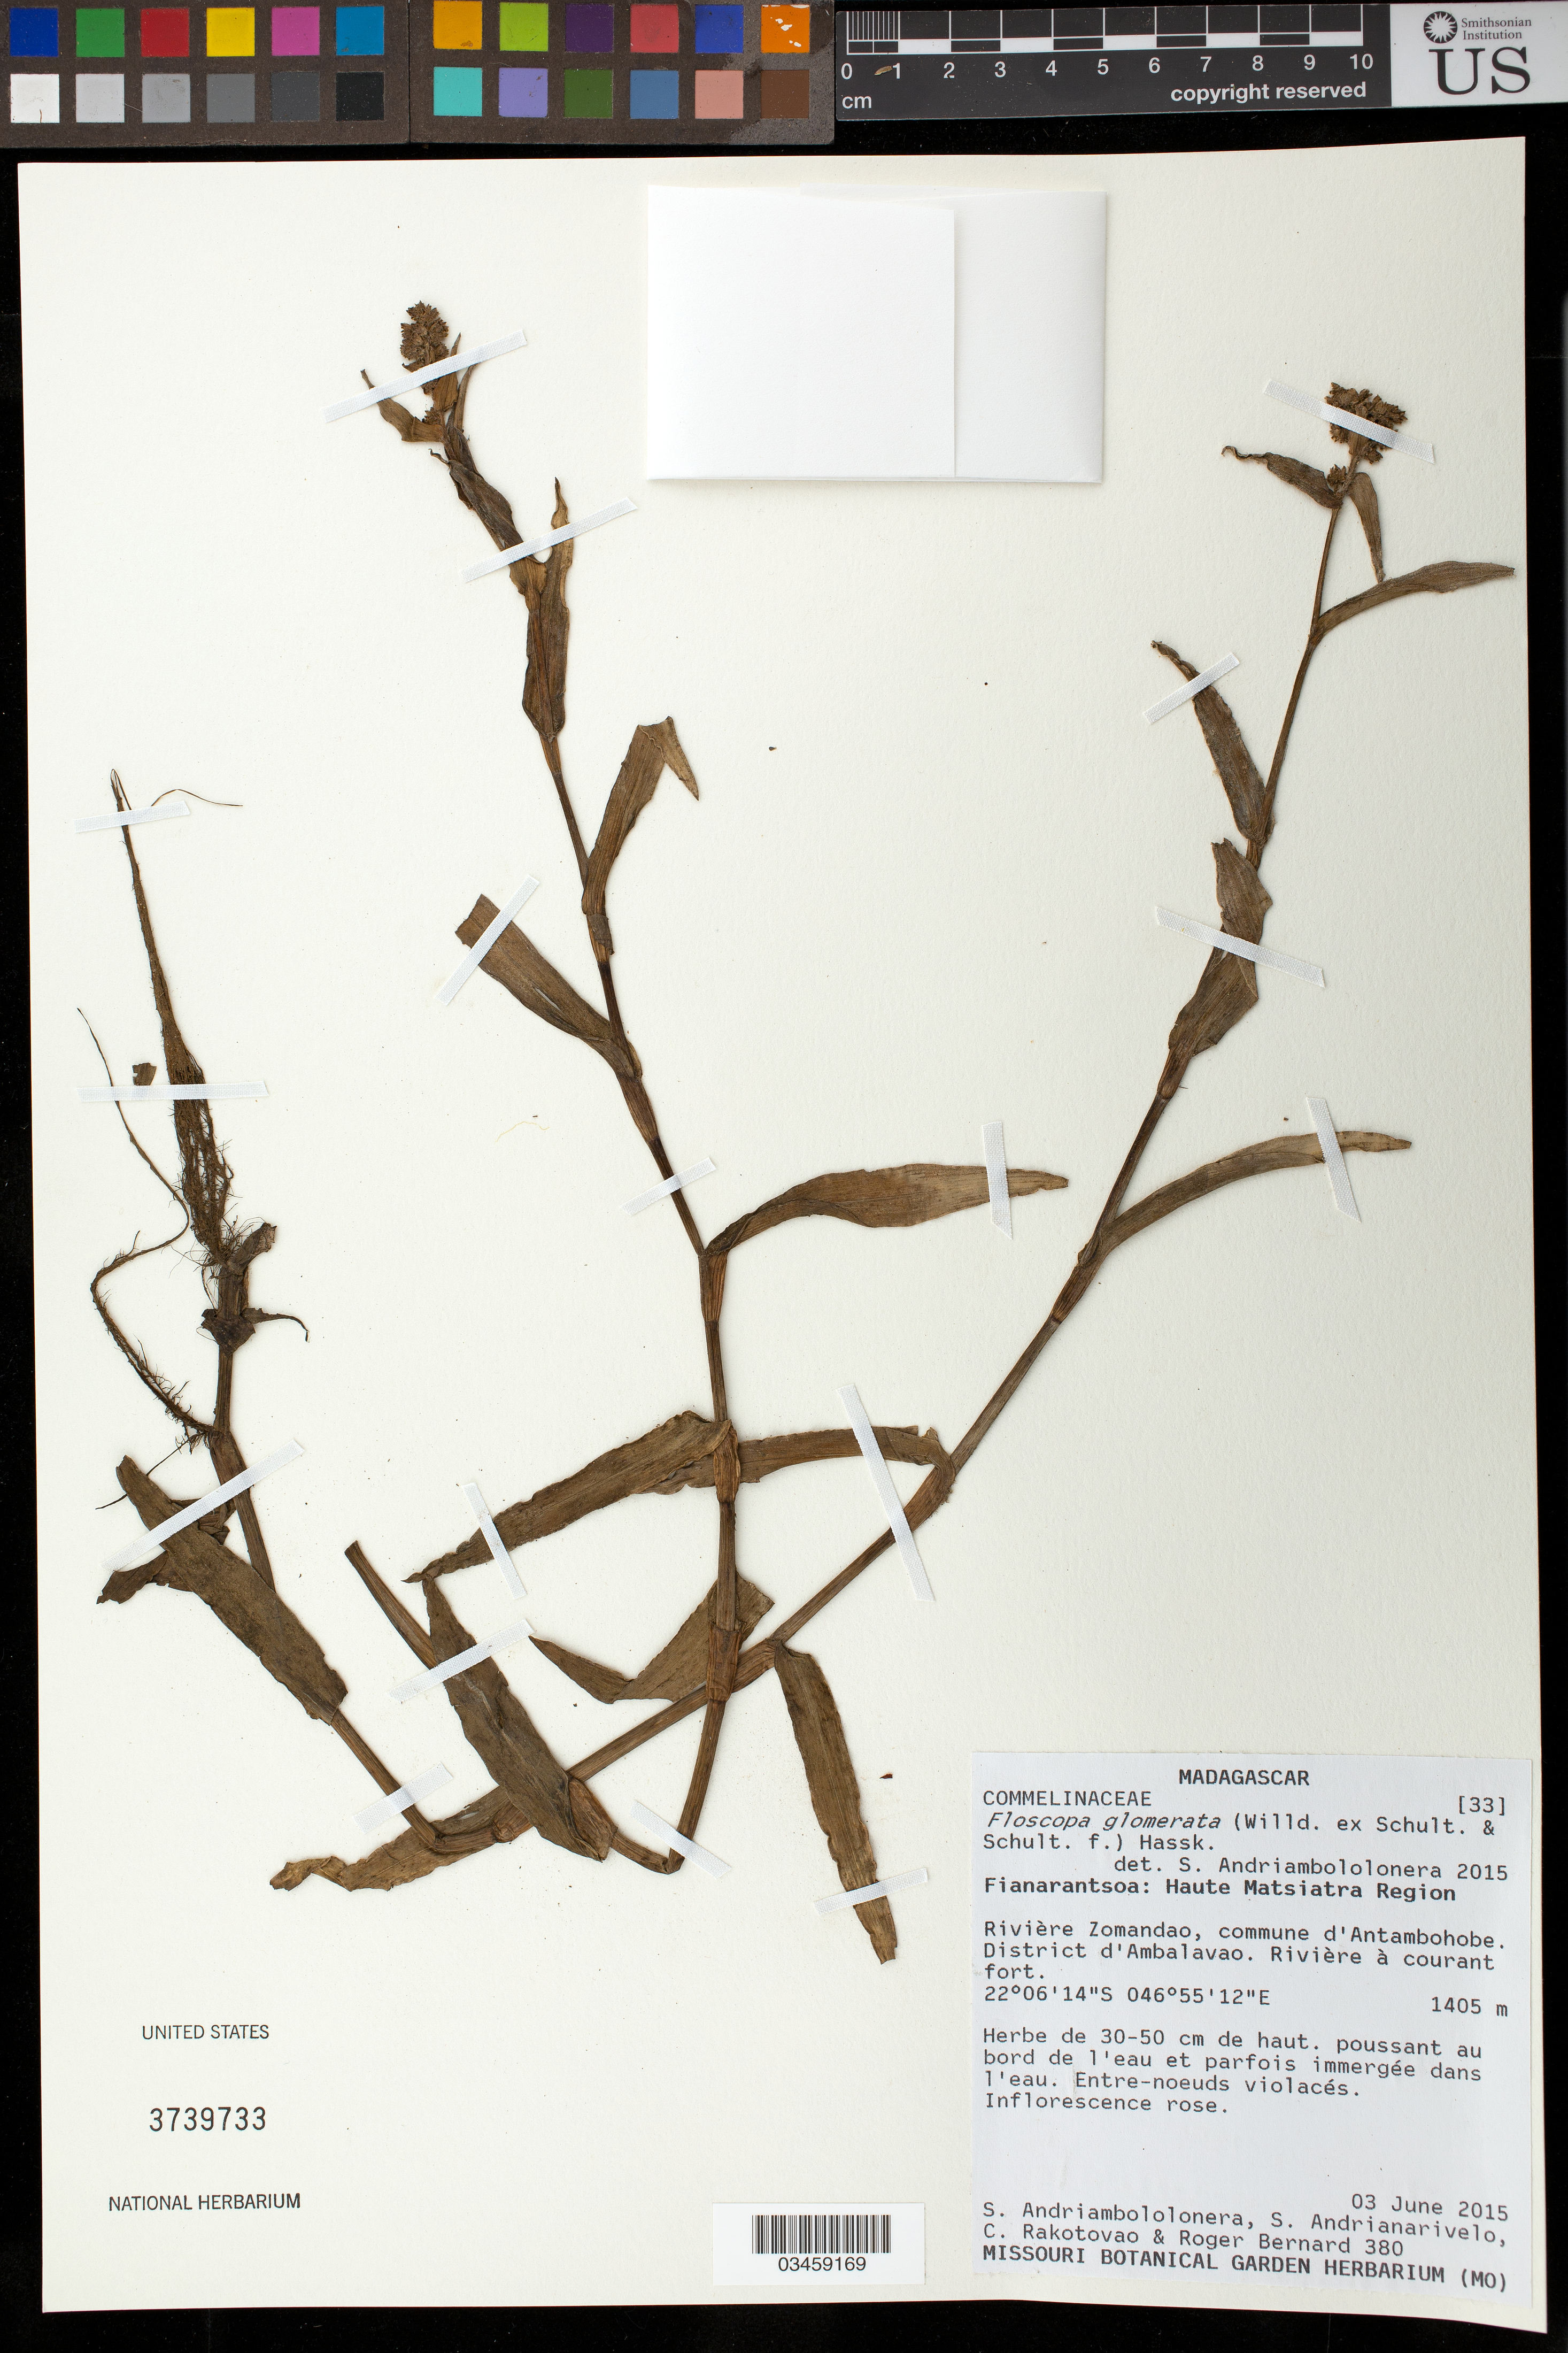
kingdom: Plantae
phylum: Tracheophyta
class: Liliopsida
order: Commelinales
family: Commelinaceae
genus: Floscopa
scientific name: Floscopa glomerata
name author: (Willd. ex Schult. & Schult. f.) Hassk.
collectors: S. R. Andriambololonera, C. Rakotovao, S. Andrianarivelo & R. Bernard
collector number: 380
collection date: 2015-06-03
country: Madagascar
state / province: Haute Matsiatra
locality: Haute Matsiatra Region, Riviere Zomandao, commune d'Antambohobe, District d"Ambalavao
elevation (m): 1405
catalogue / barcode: US 3739733